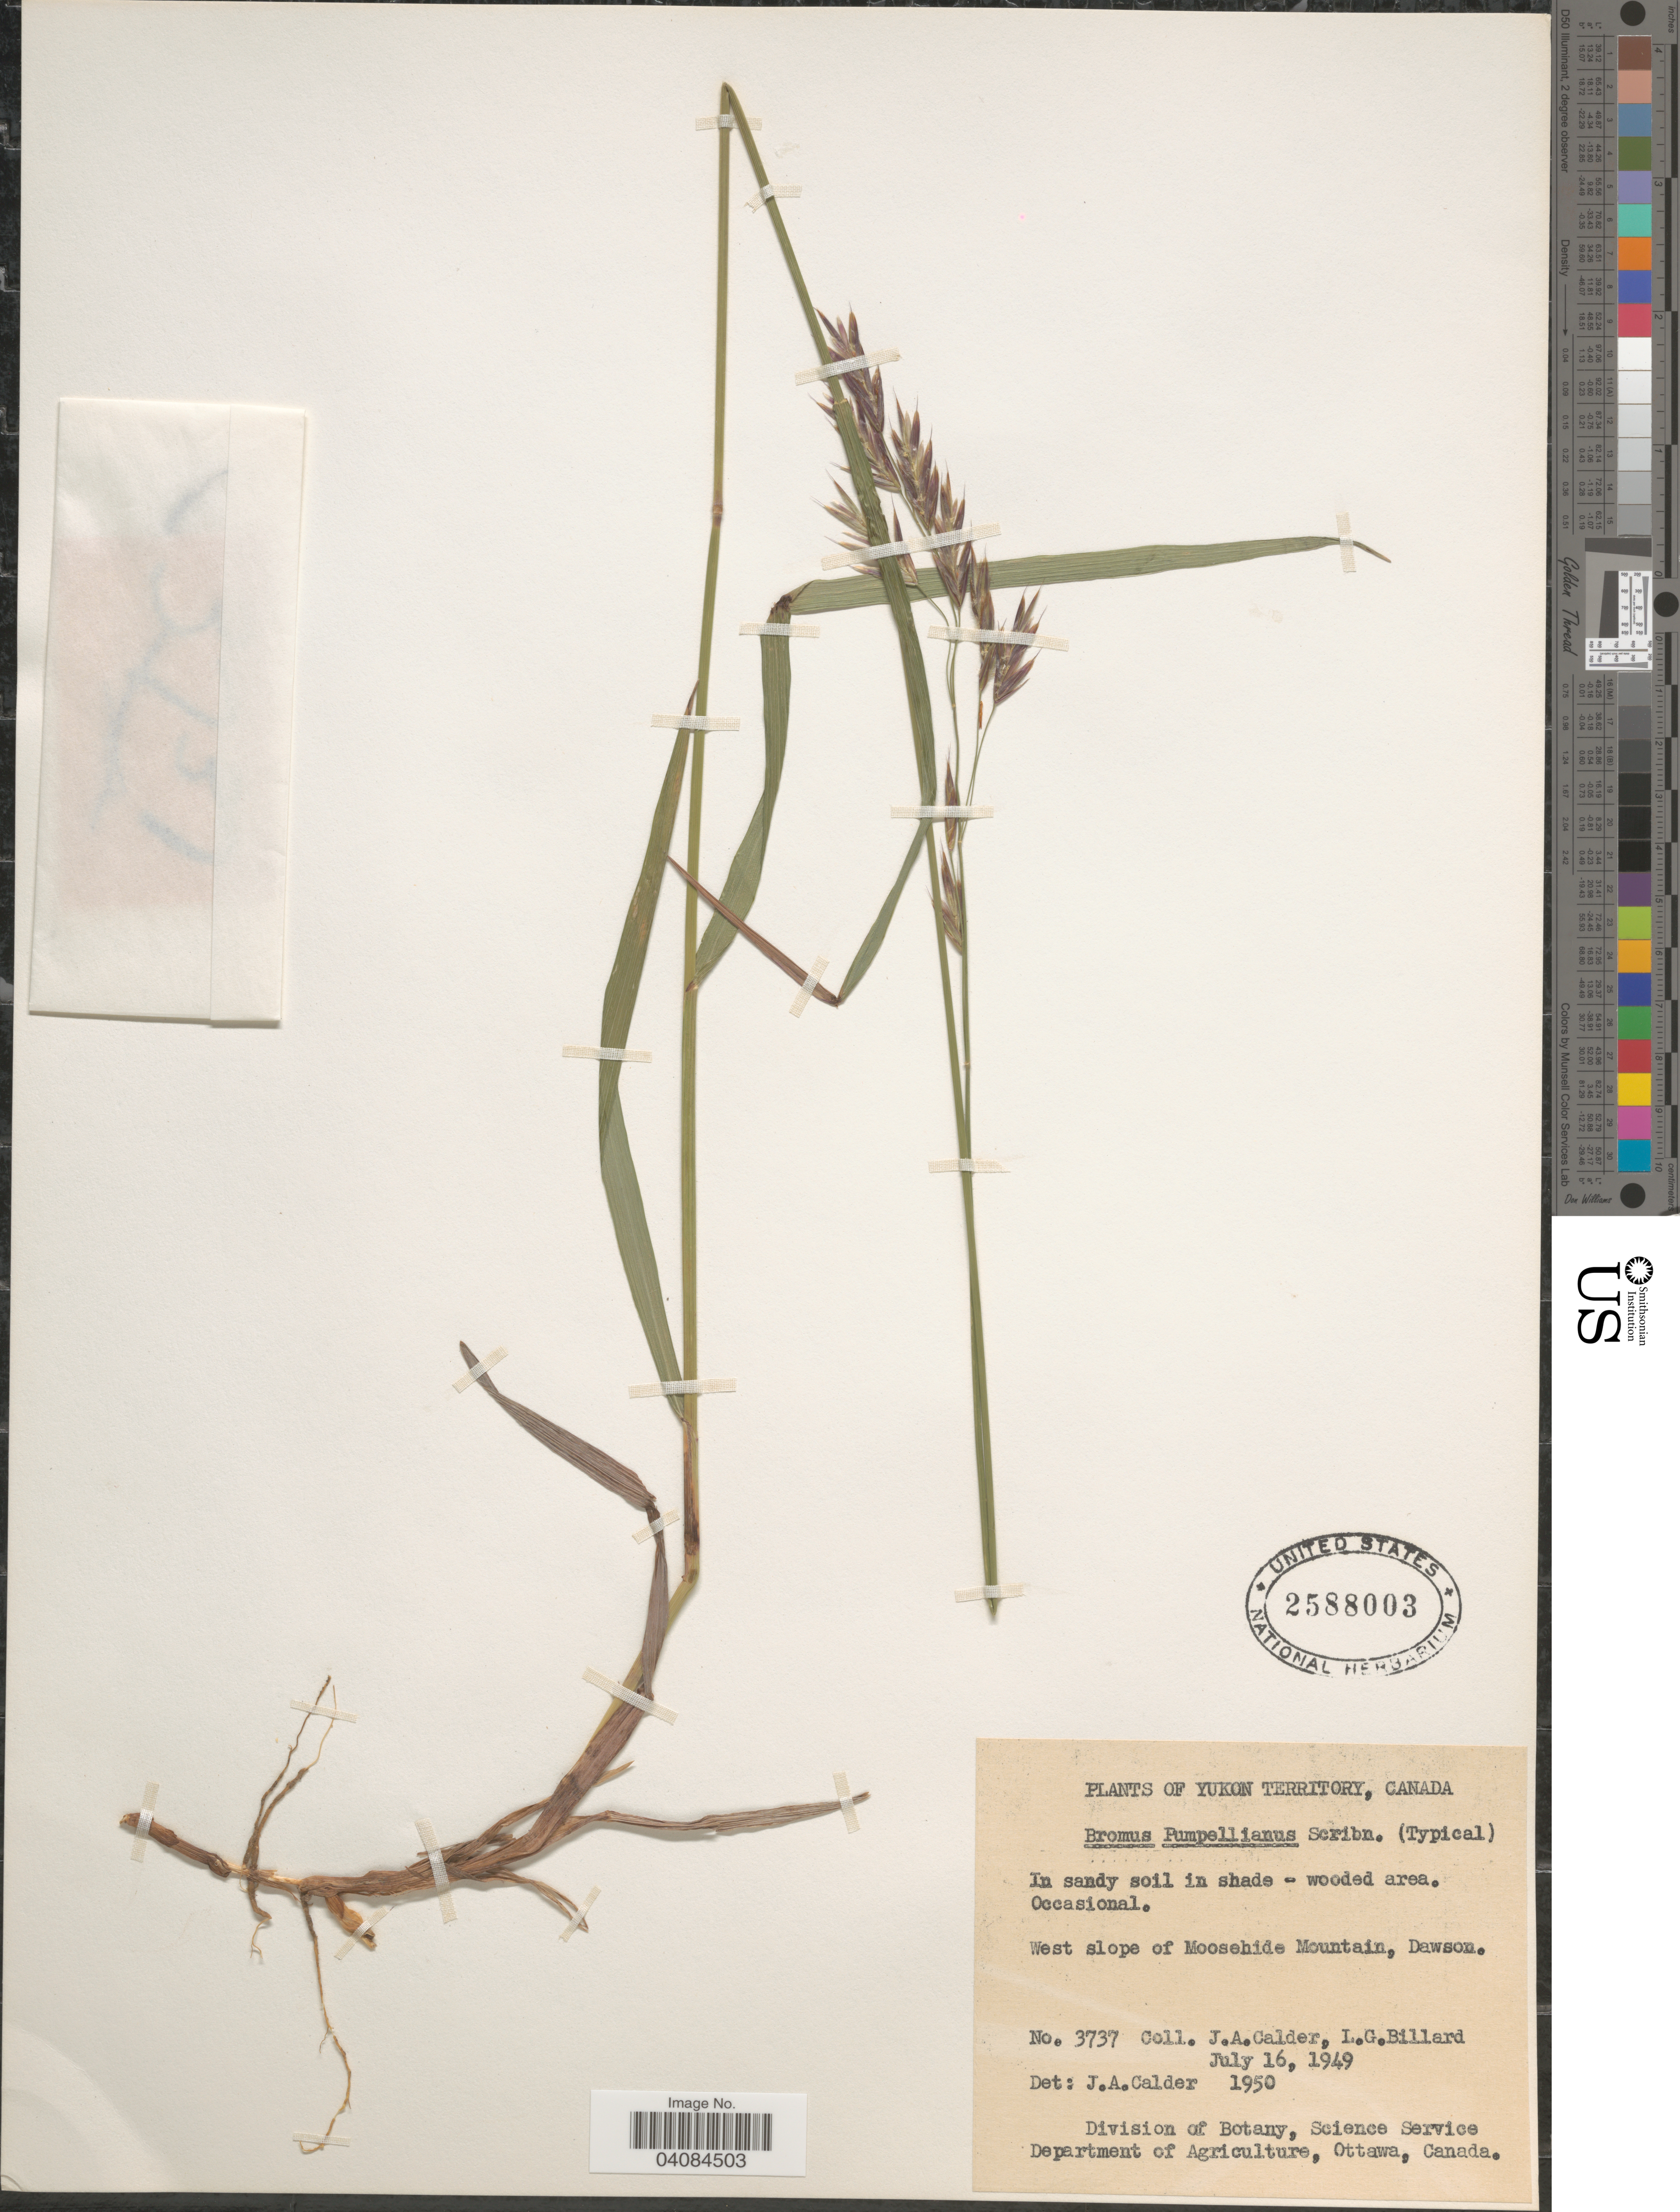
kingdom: Plantae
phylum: Tracheophyta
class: Liliopsida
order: Poales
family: Poaceae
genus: Bromus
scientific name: Bromus pumpellianus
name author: Scribn.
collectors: J. A. Calder & L. Billard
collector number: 3737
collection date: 1949-07-16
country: Canada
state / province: Yukon Territory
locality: West slope of Moosehide Mountain, Dawson.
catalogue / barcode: US 2588003